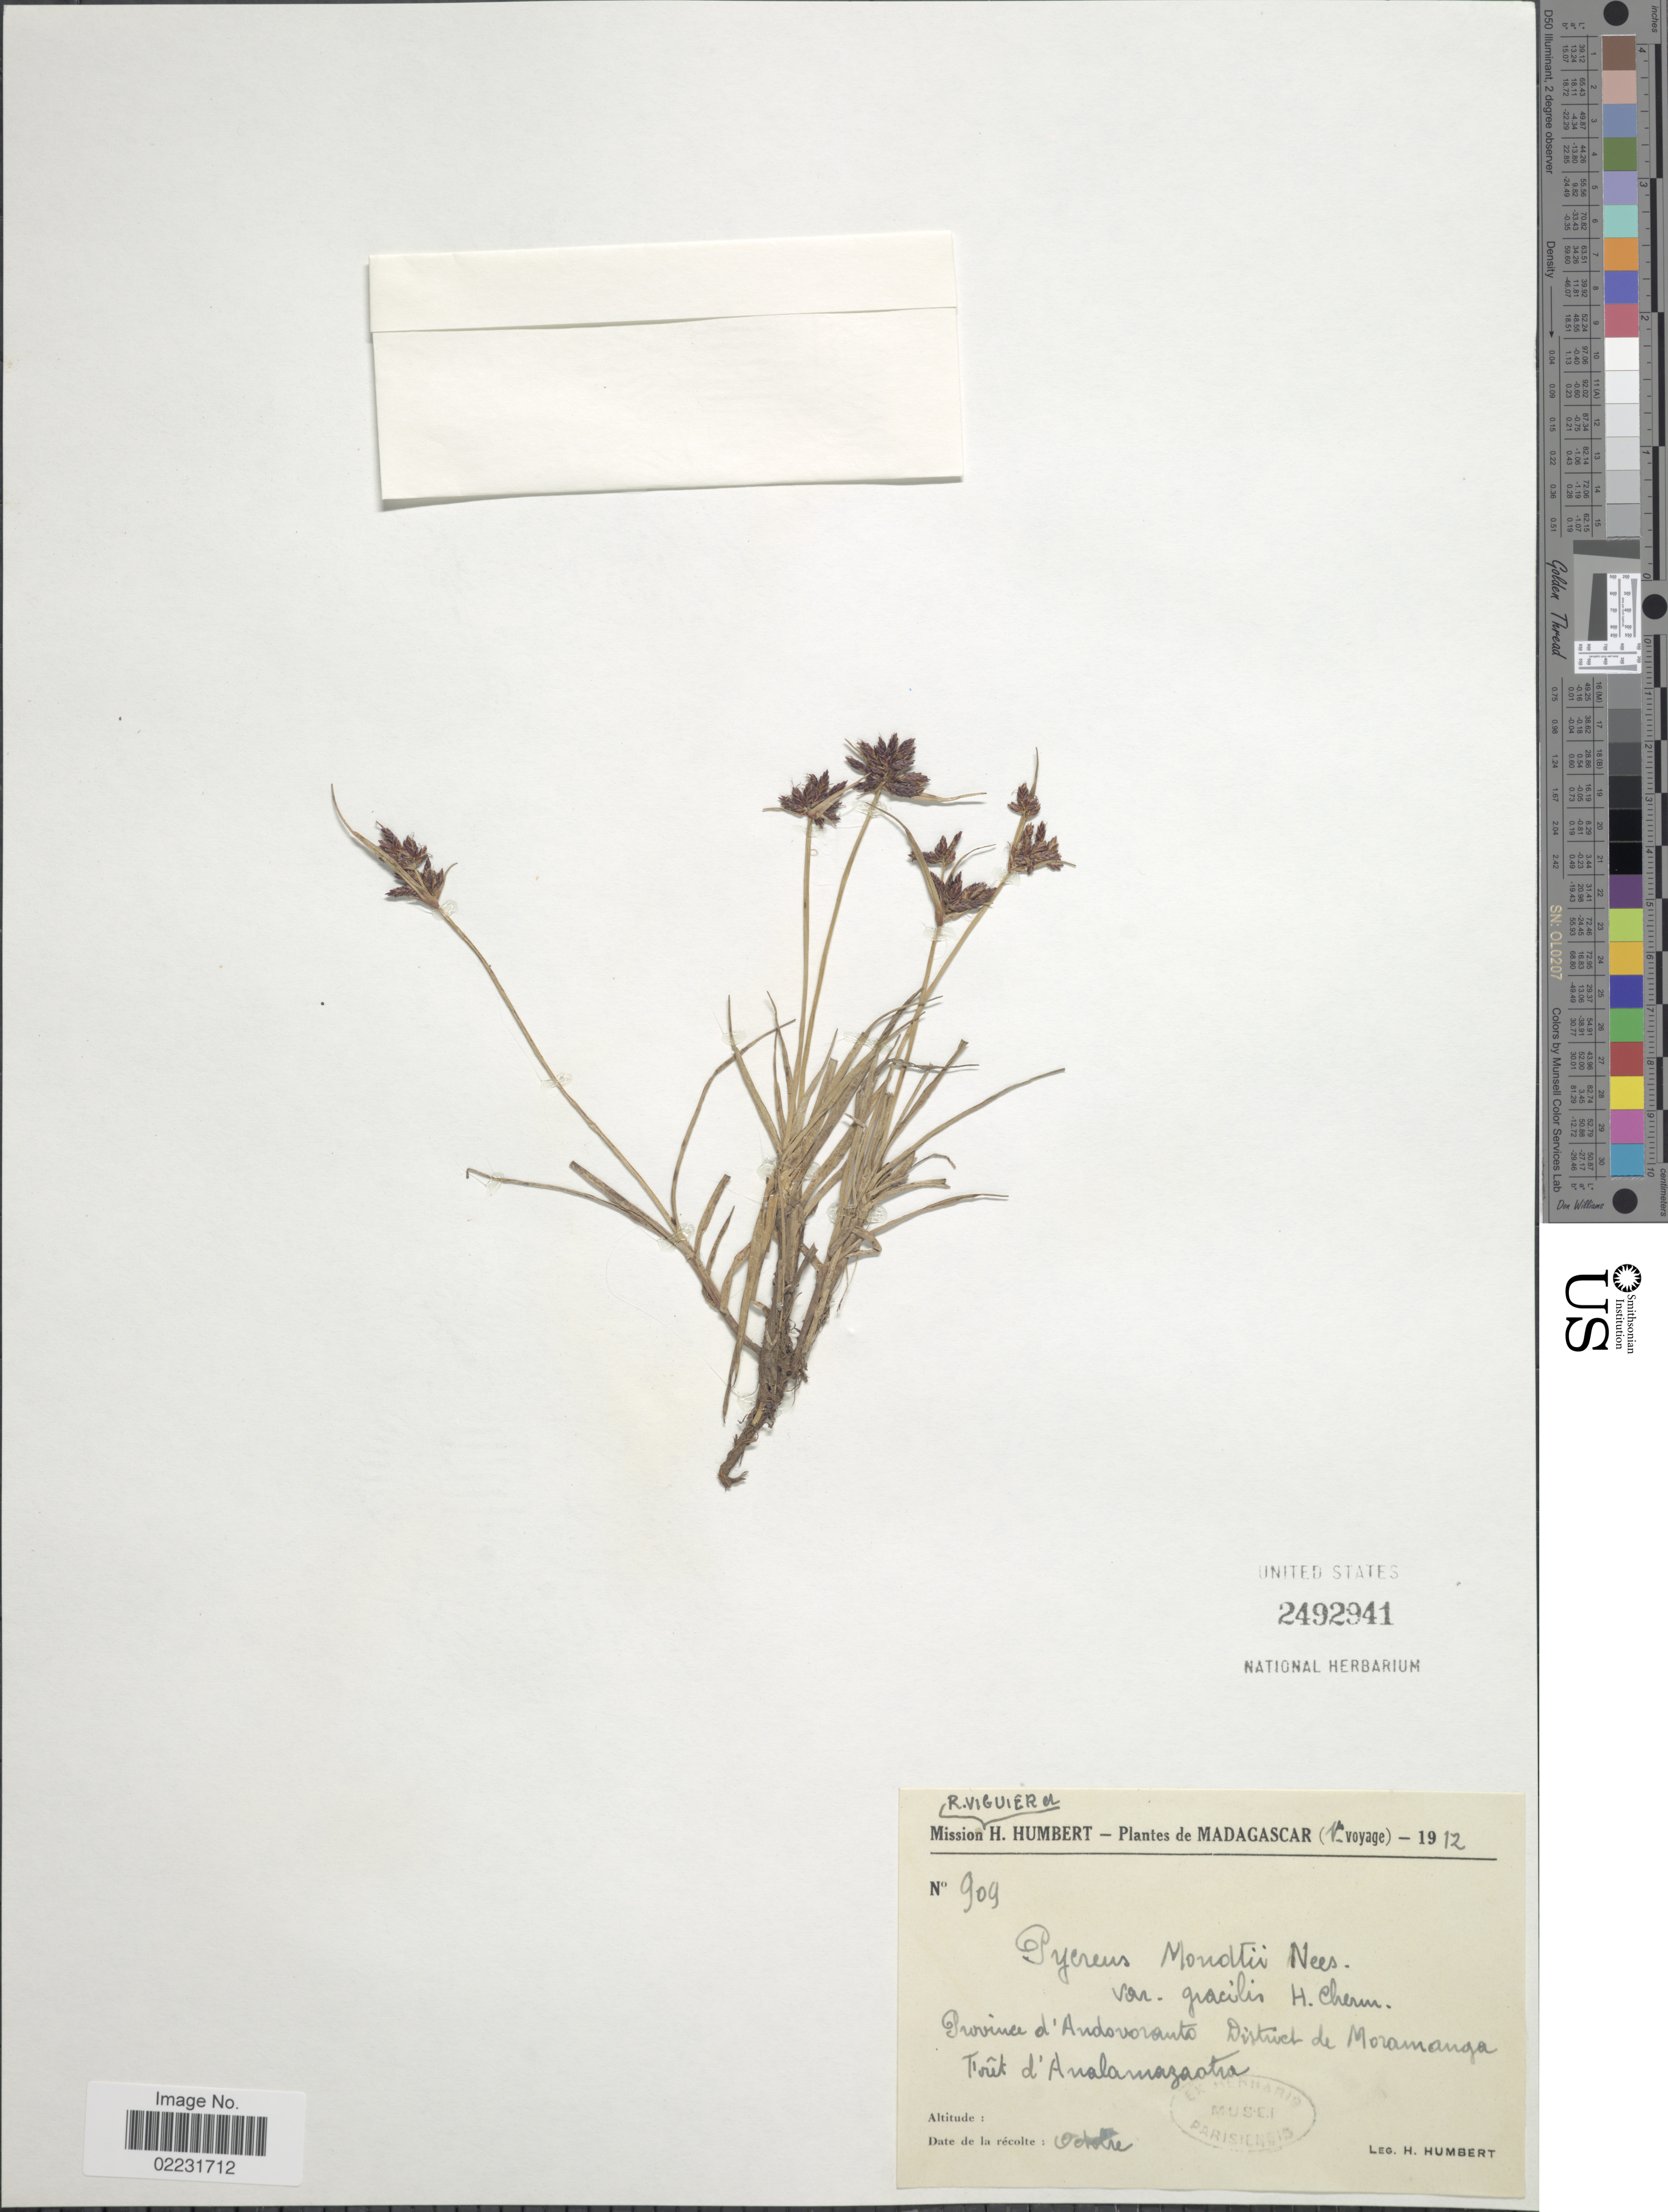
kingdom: Plantae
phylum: Tracheophyta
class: Liliopsida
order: Poales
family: Cyperaceae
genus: Cyperus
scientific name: Cyperus mundtii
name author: (Nees) Kunth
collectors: H. Humbert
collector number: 909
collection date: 1912-10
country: Madagascar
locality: Province d'Andovoranto District de Moramanga, Foret d'Analamazaotra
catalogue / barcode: US 2492941